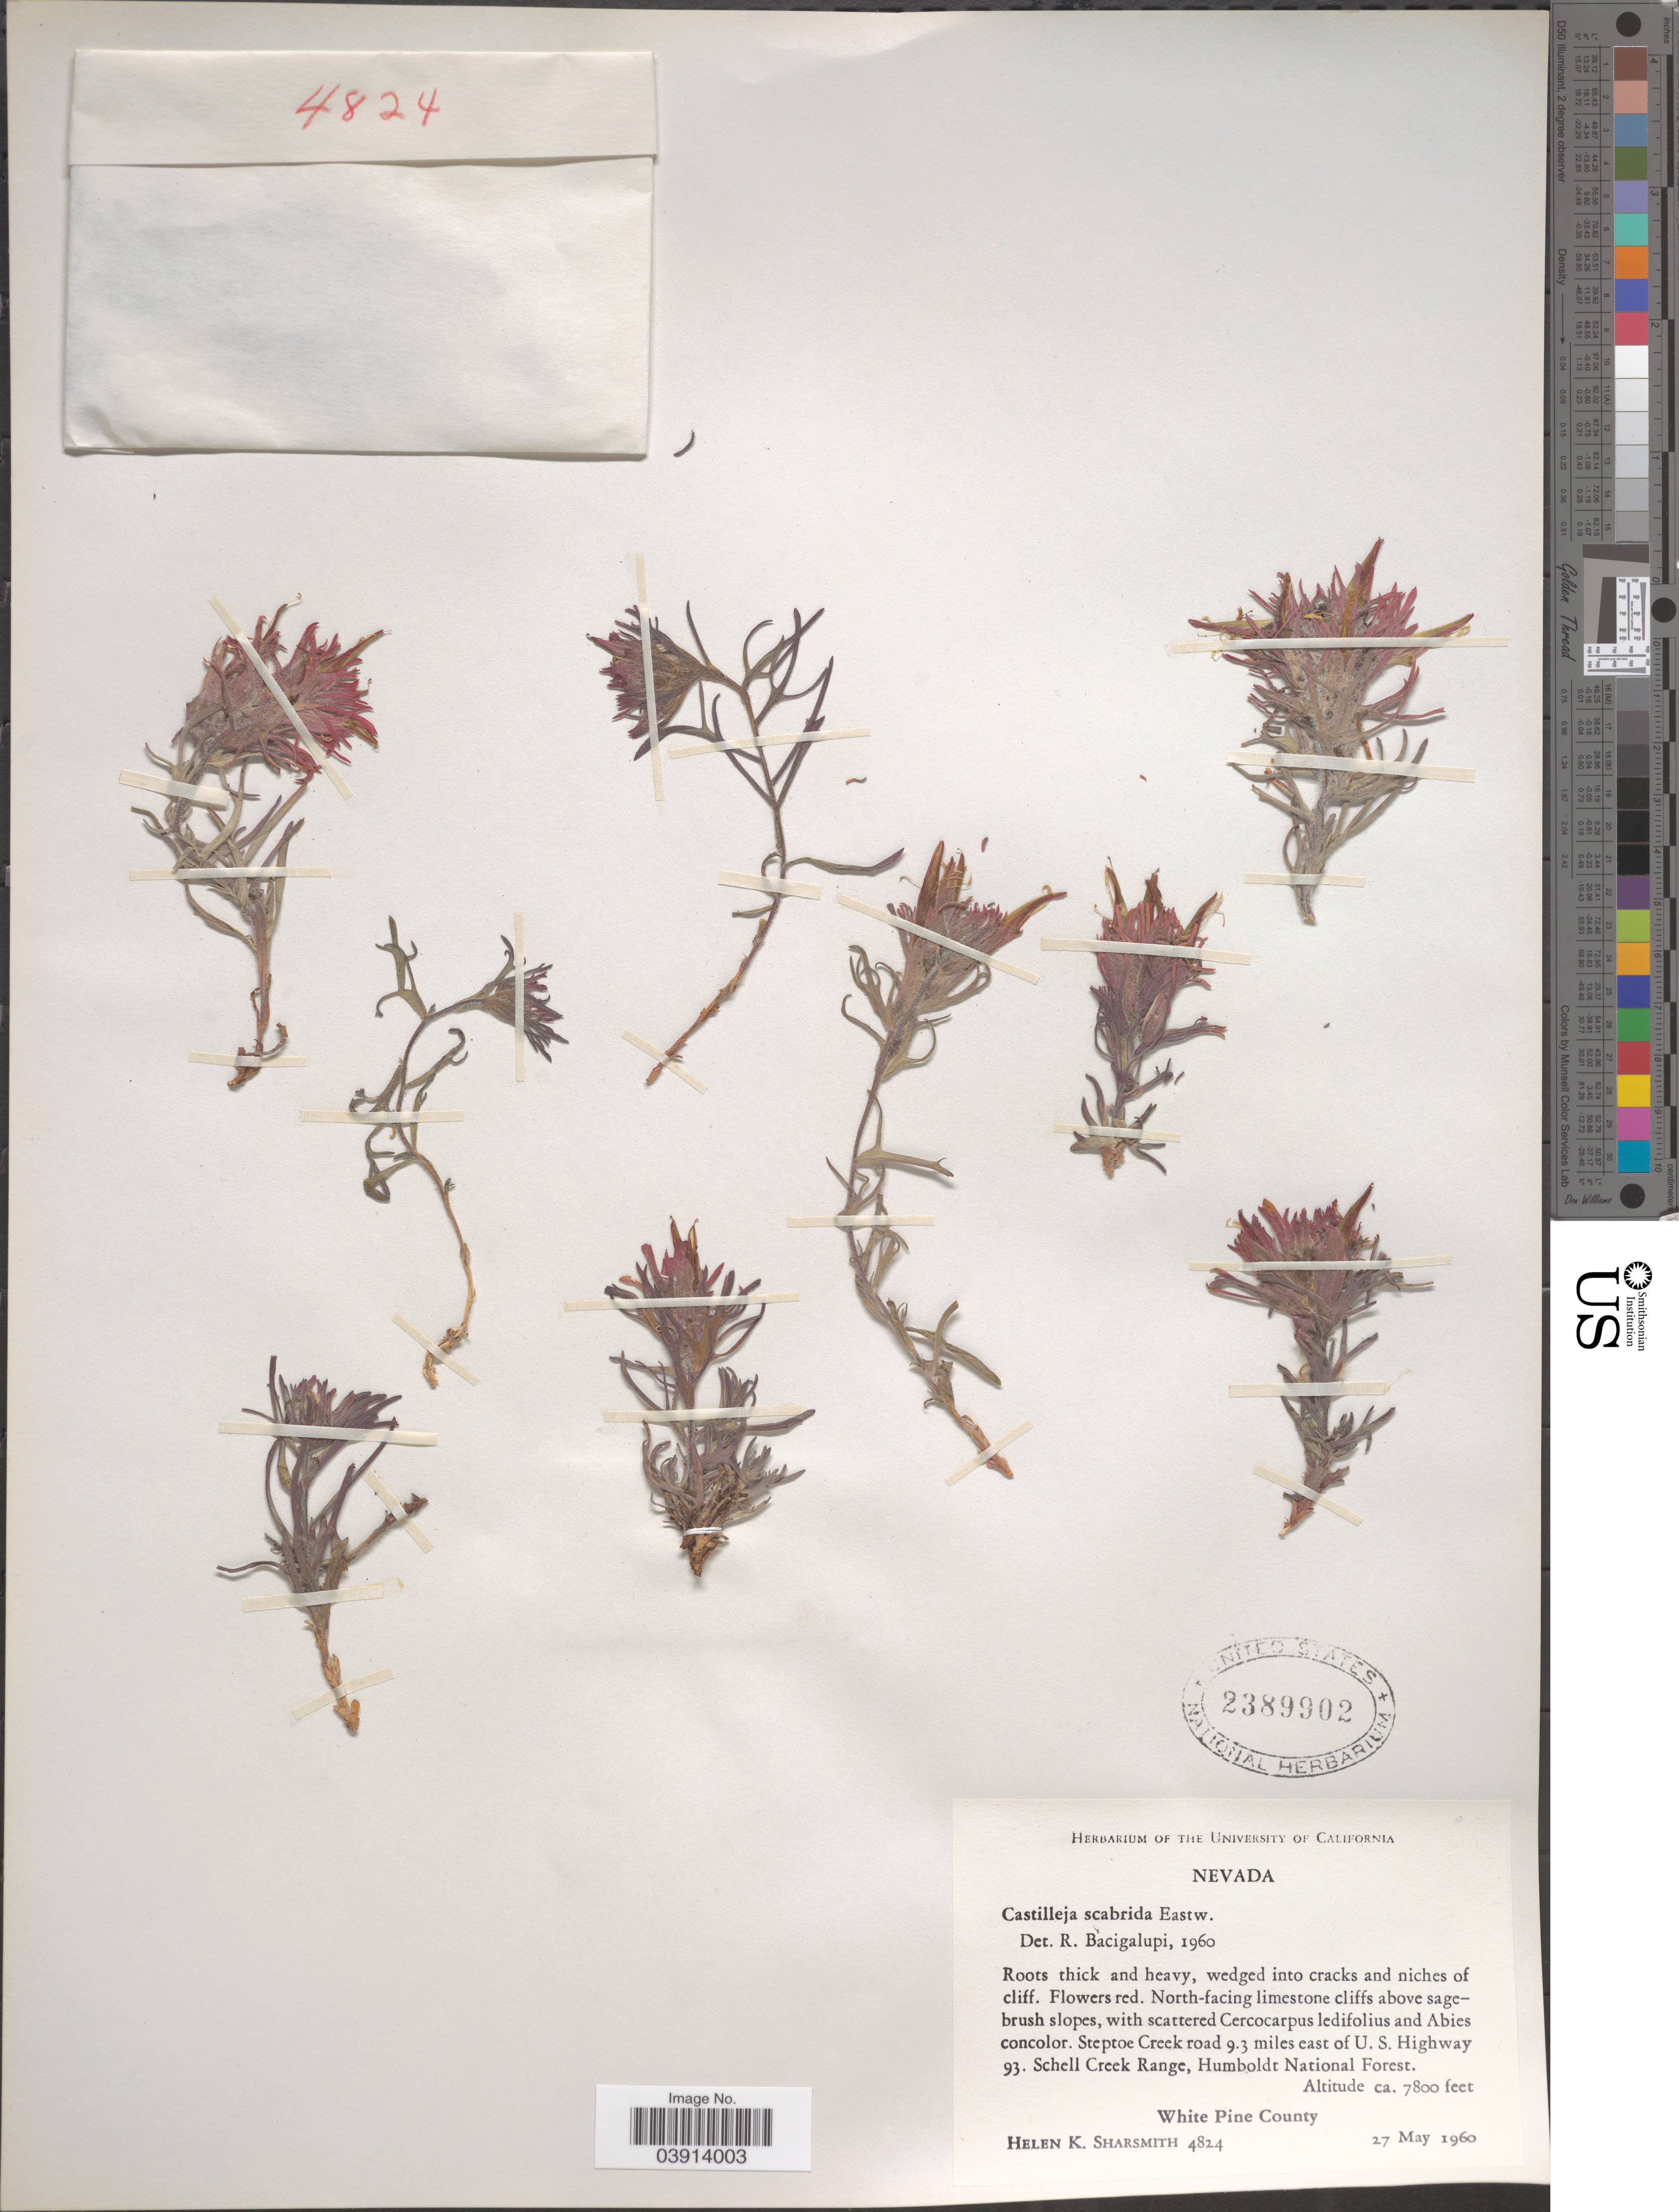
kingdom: Plantae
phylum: Tracheophyta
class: Magnoliopsida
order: Lamiales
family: Orobanchaceae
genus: Castilleja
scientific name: Castilleja scabrida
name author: Eastw.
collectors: H. Sharsmith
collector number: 4824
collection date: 1960-05-27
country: United States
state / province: Nevada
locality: North-facing limestone cliffs above sagebrush slopes. Steptoe Creek road 9.3 miles east of U.S. Highway 93. Schell Creek Range, Humboldt National Forest. White Pine County.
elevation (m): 2377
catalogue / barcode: US 2389902